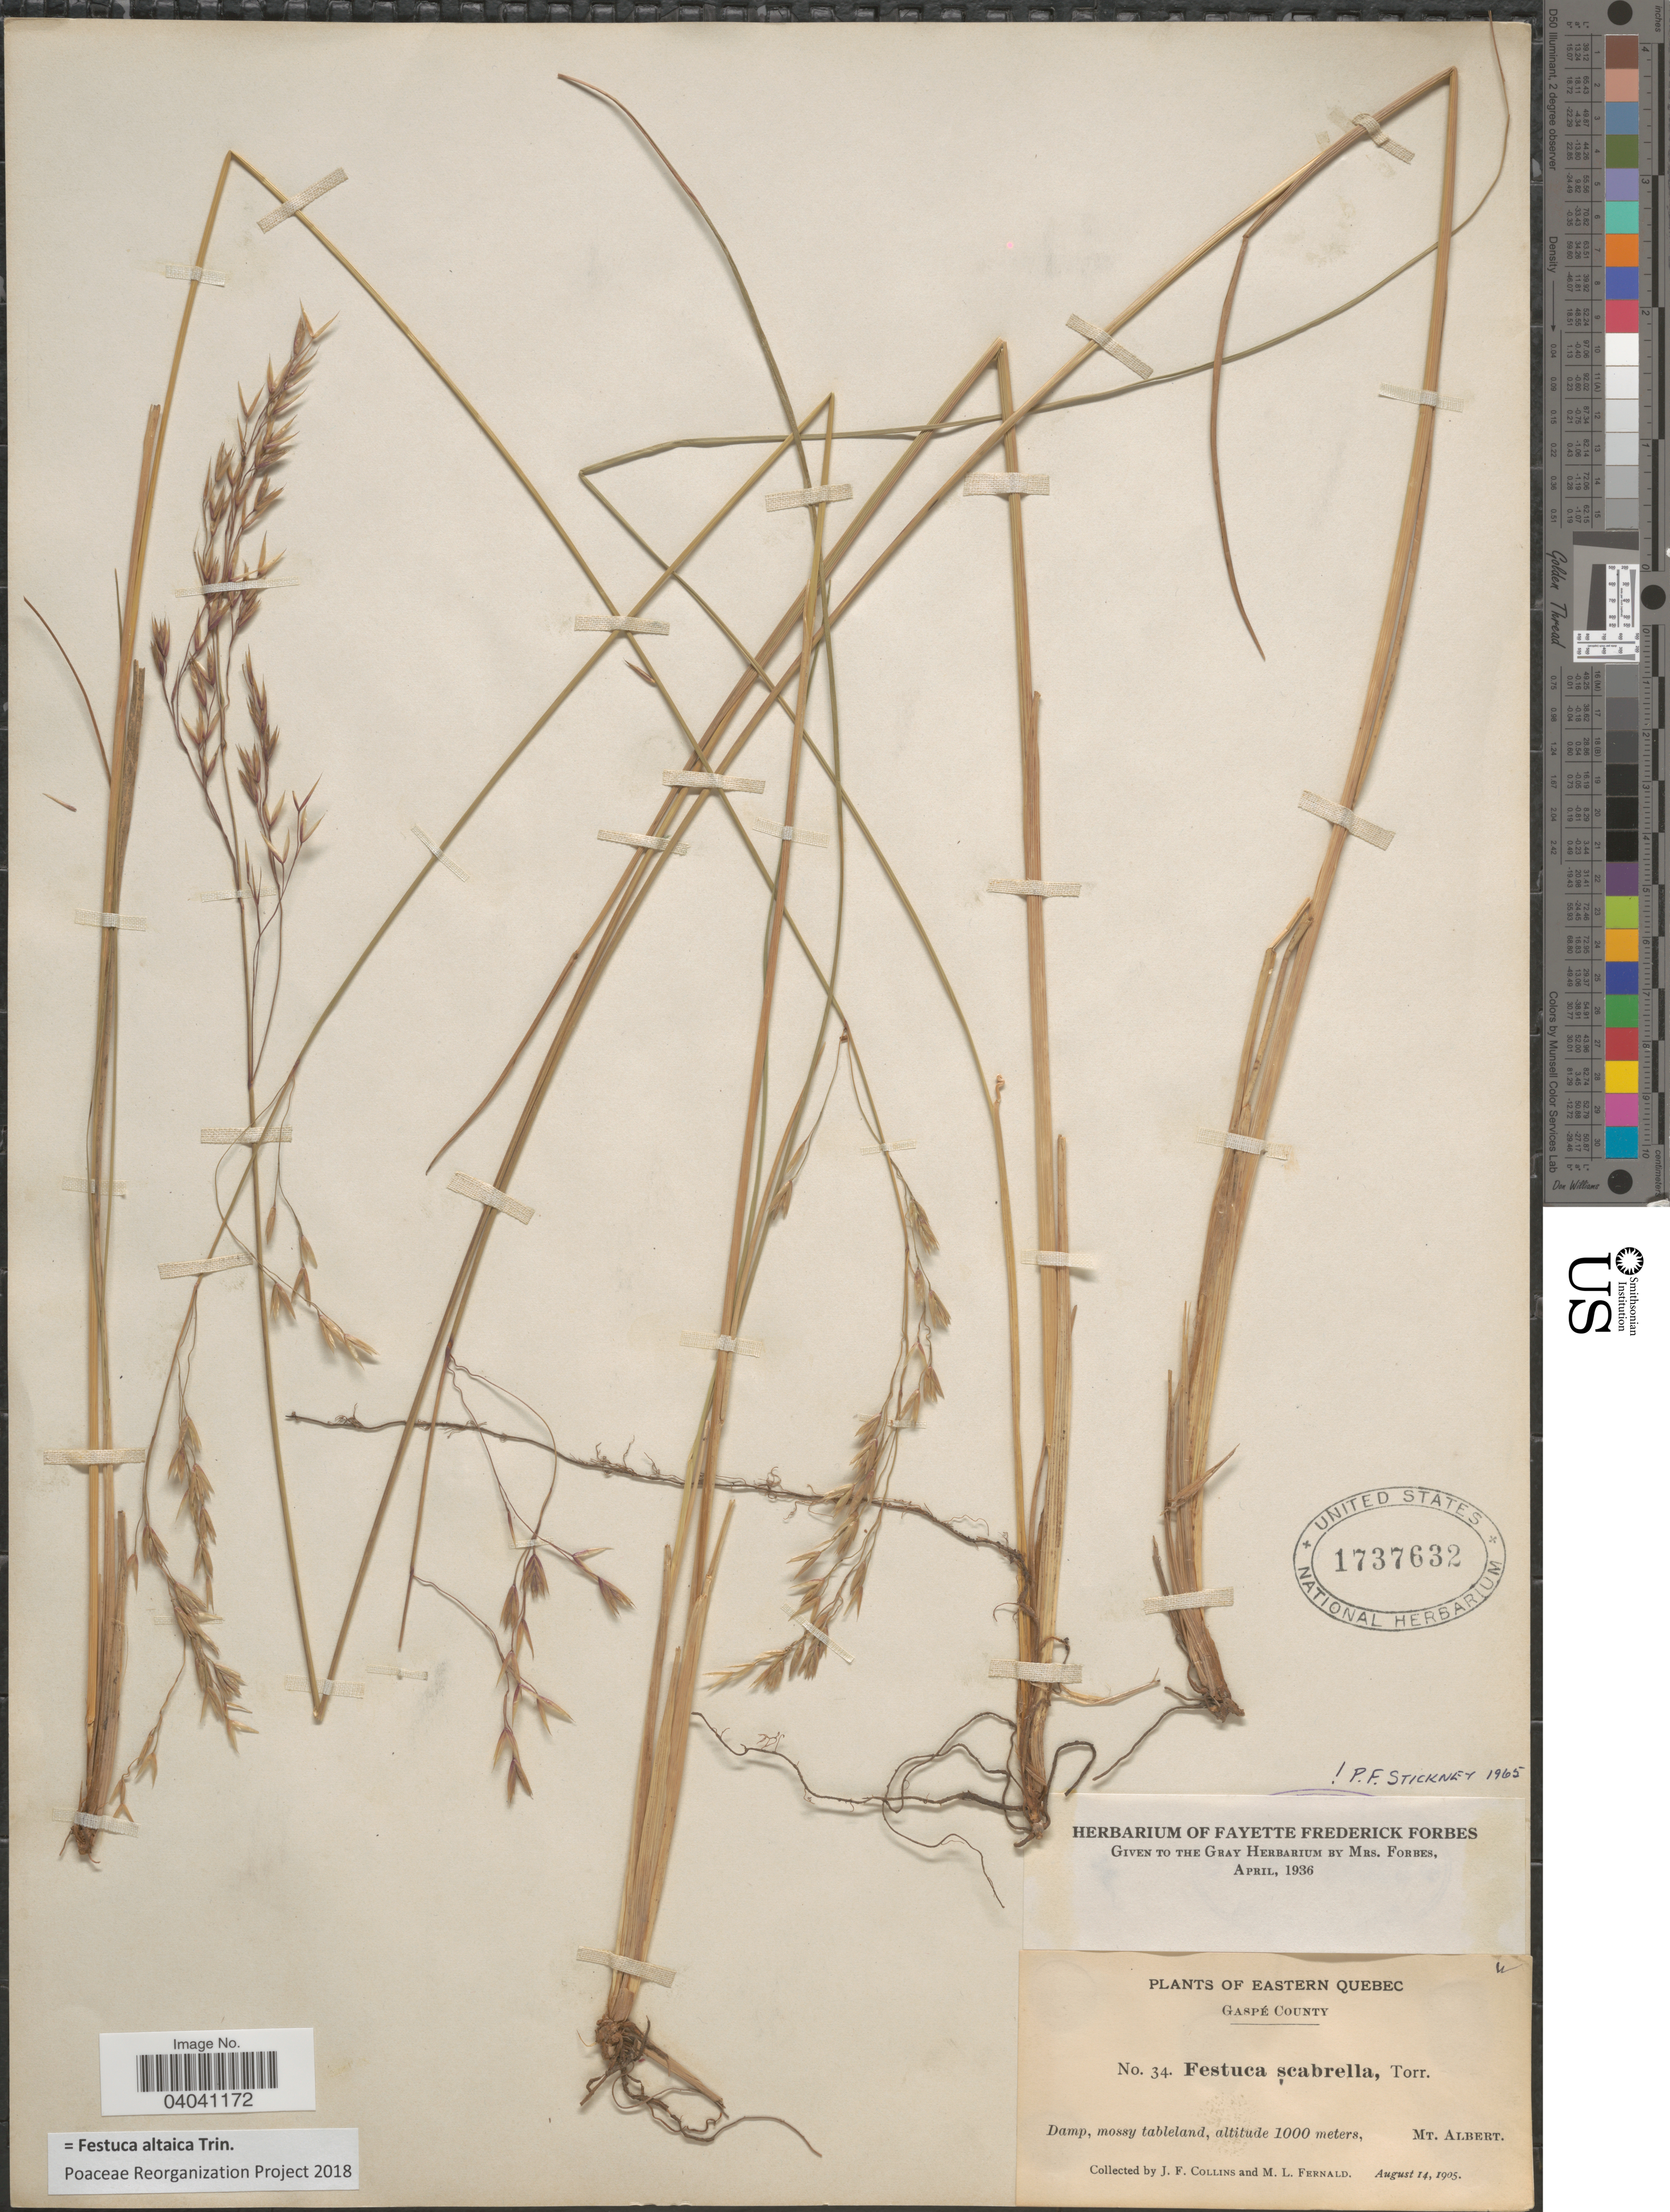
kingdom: Plantae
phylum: Tracheophyta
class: Liliopsida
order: Poales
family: Poaceae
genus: Festuca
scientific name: Festuca altaica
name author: Trin.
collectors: J. Collins & M. L. Fernald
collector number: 34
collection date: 1905-08-14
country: Canada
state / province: Quebec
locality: Eastern Quebec. Gaspé County. Mt. Albert.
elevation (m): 1000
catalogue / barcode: US 1737632